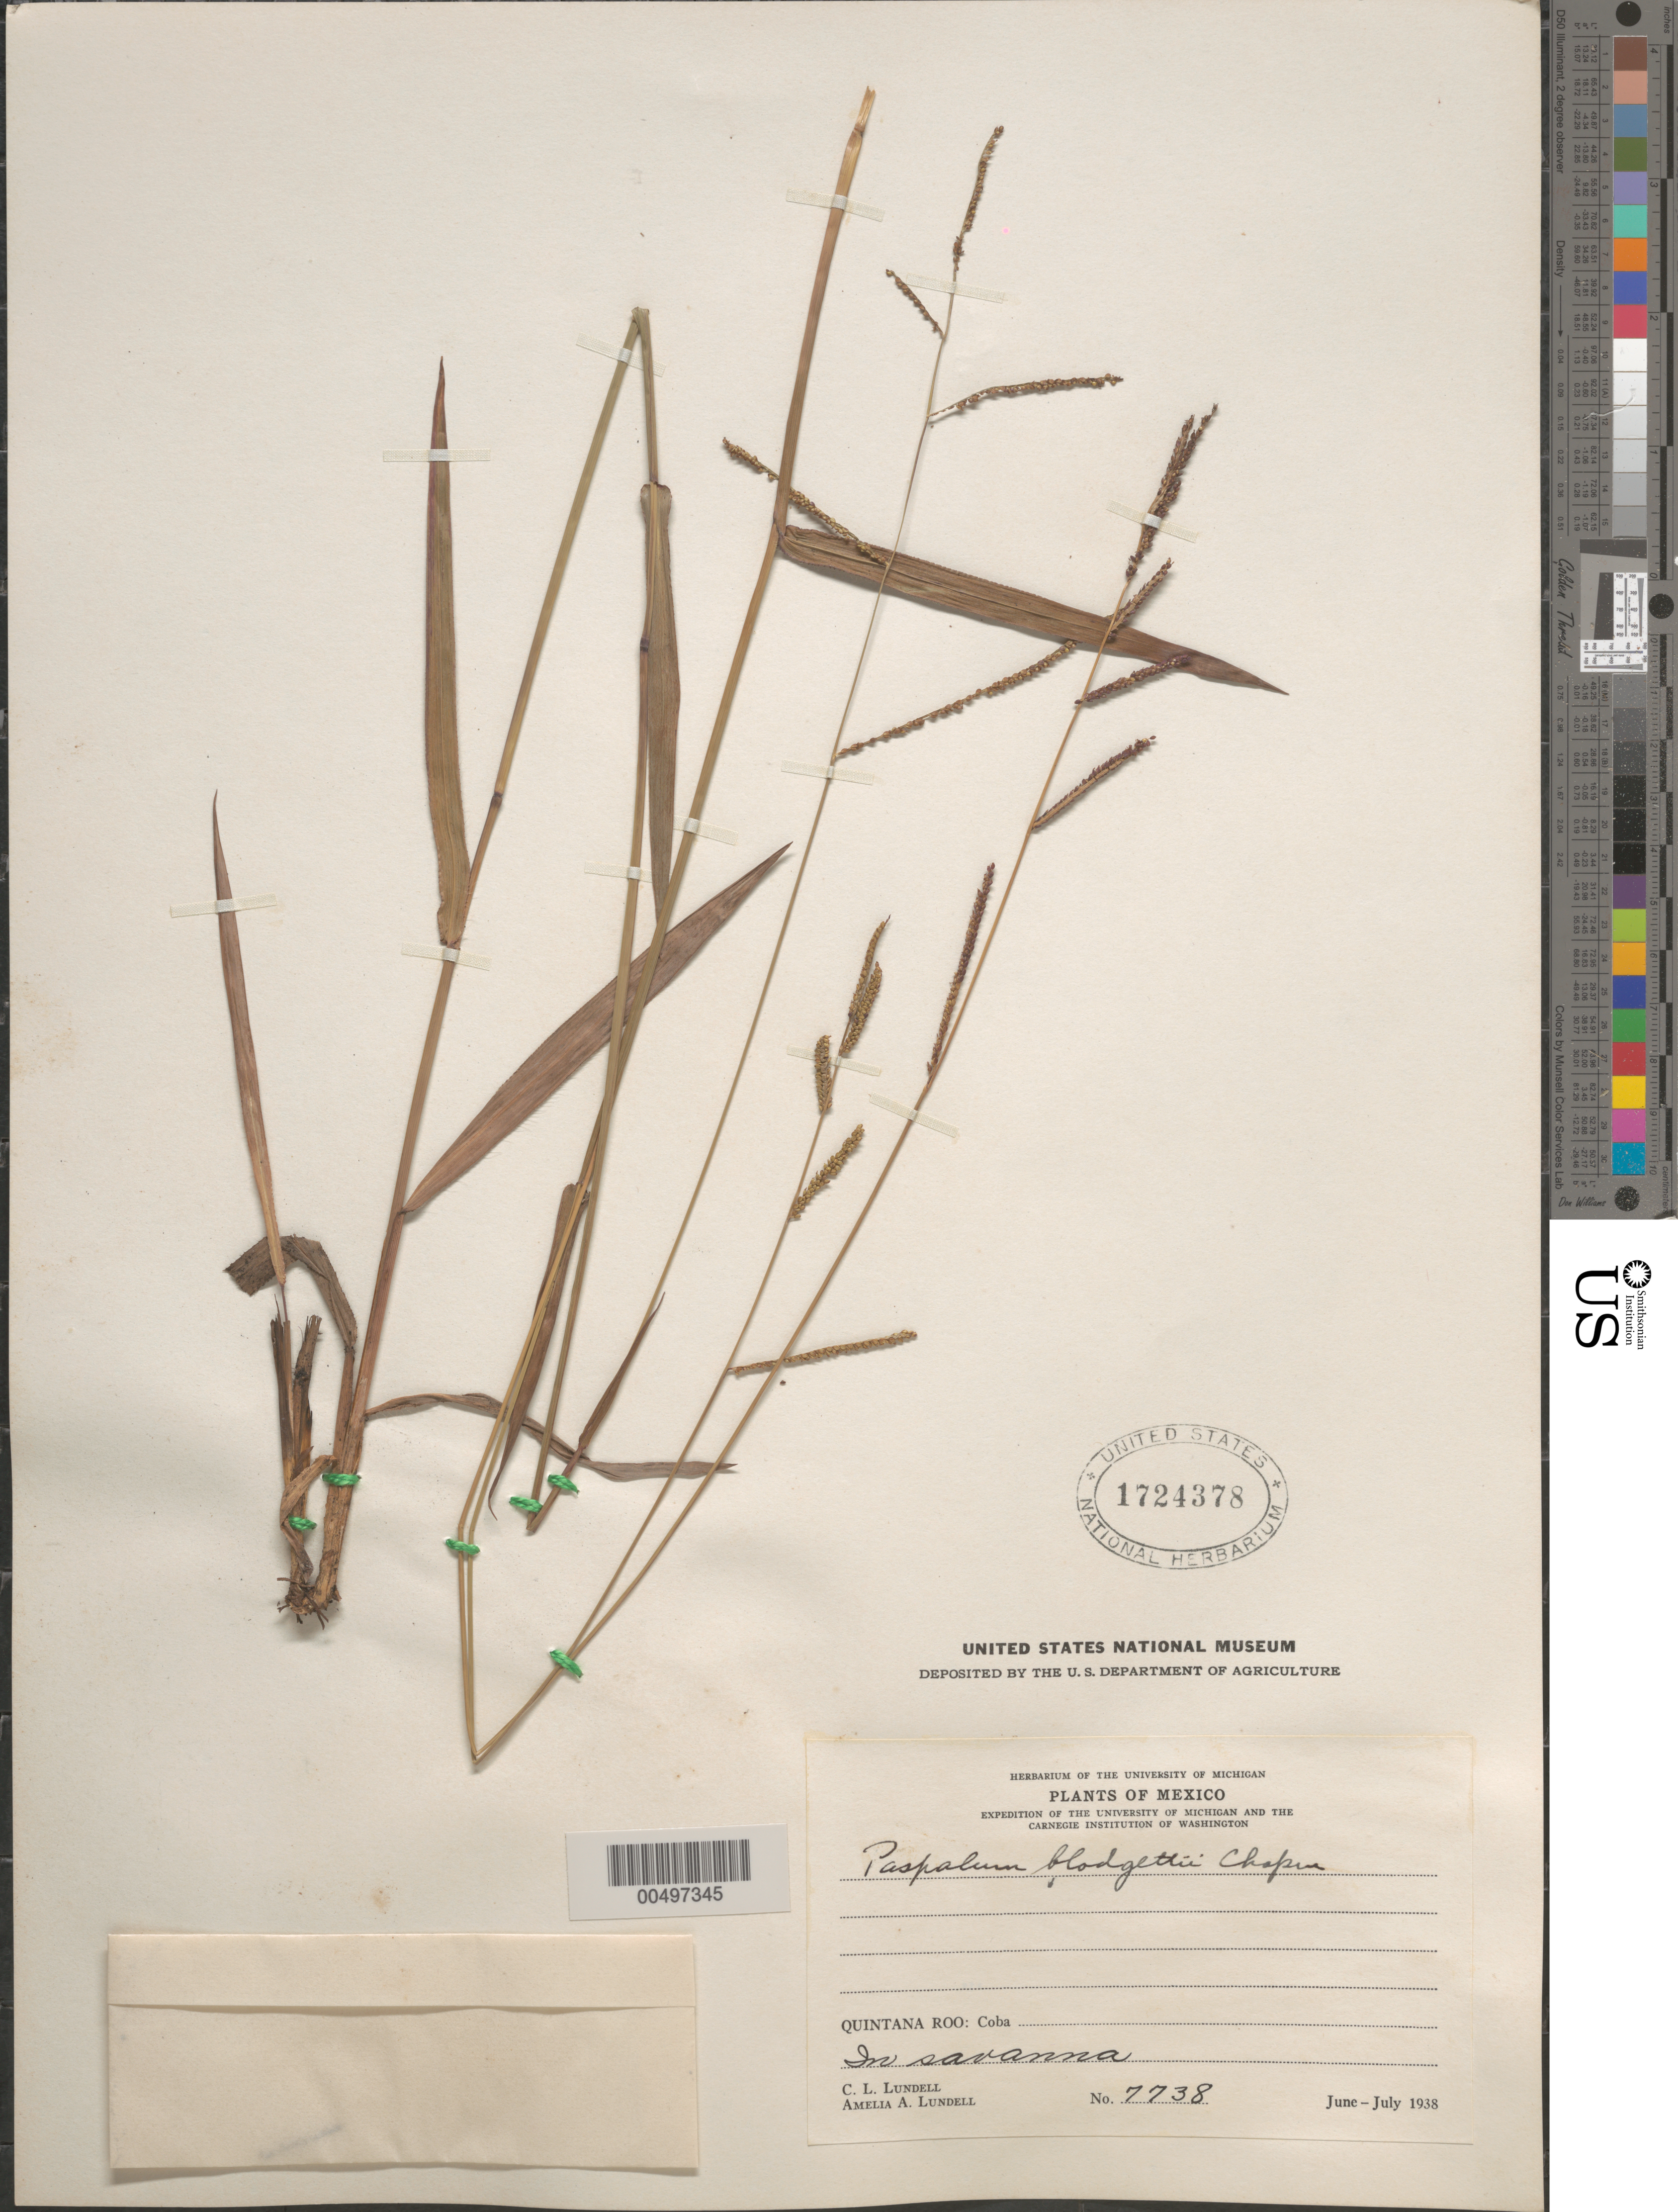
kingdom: Plantae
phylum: Tracheophyta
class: Liliopsida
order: Poales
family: Poaceae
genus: Paspalum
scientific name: Paspalum blodgettii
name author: Chapm.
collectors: C. L. Lundell & A. A. Lundell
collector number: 7738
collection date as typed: Jun 1938 to -- Jul 1938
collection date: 1938-06/1938-07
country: Mexico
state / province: Quintana Roo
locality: Coba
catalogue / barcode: US 1724378